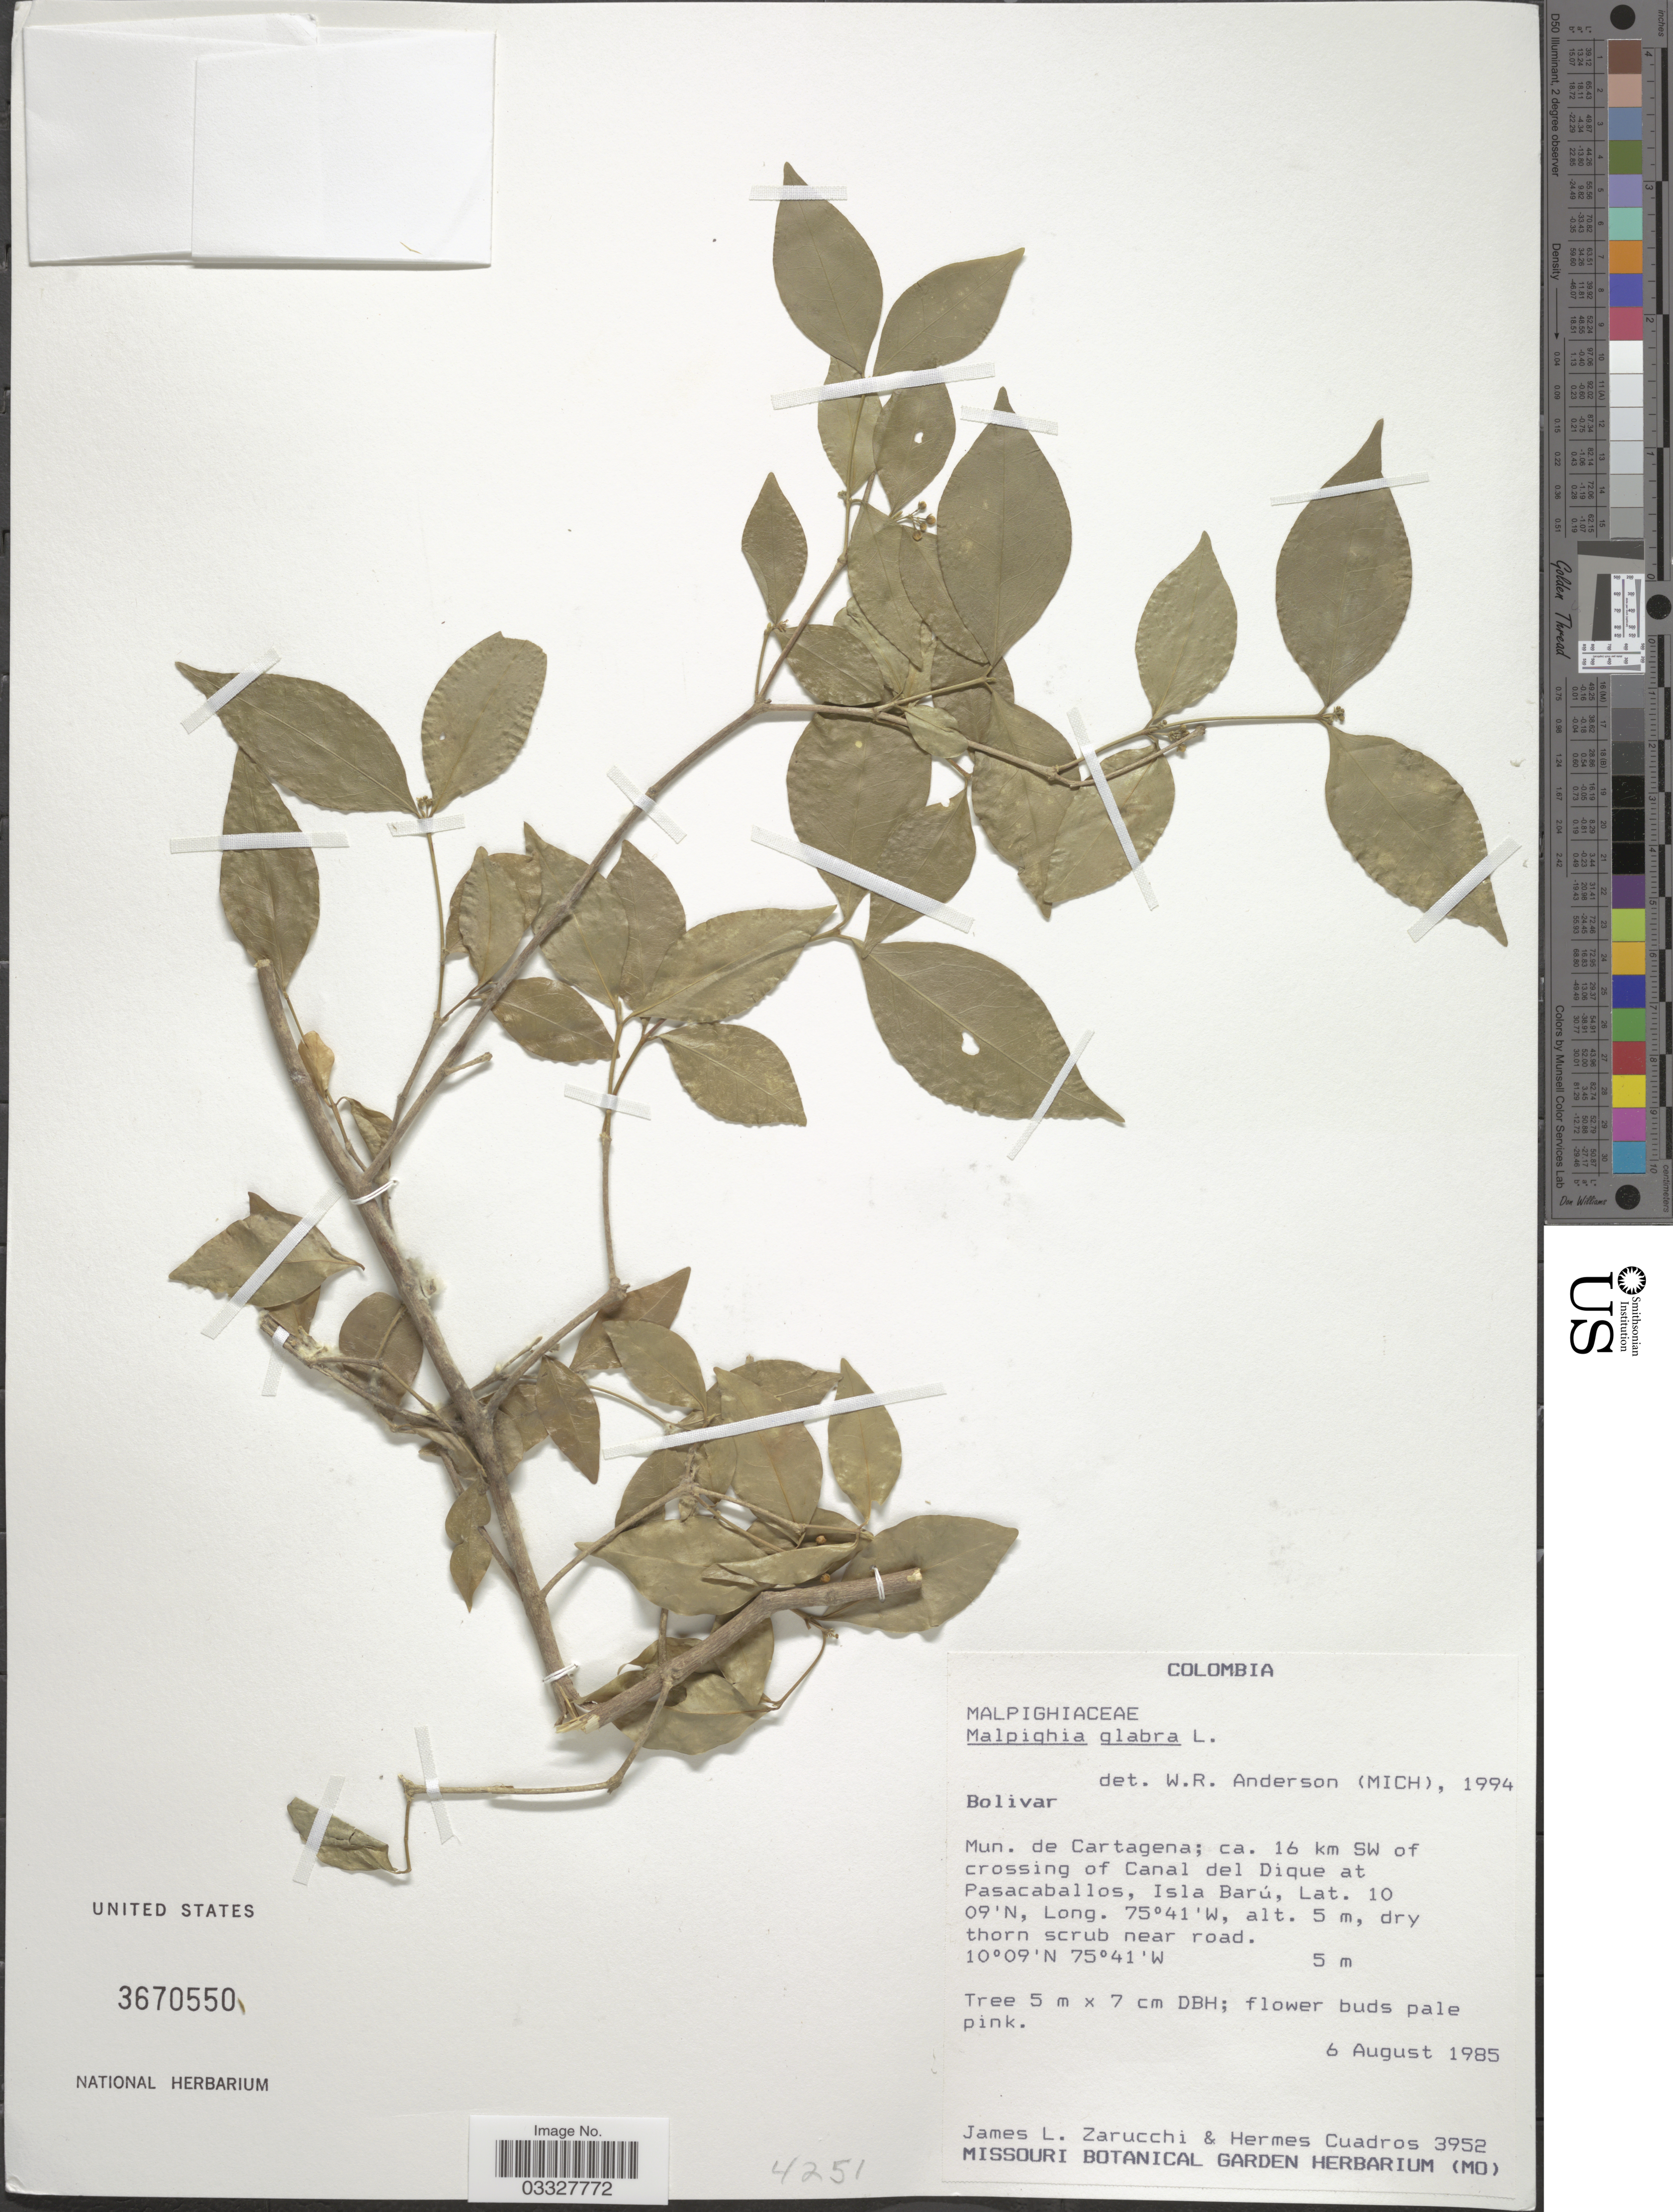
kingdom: Plantae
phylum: Tracheophyta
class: Magnoliopsida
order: Malpighiales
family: Malpighiaceae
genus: Malpighia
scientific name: Malpighia glabra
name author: L.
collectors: J. L. Zarucchi & H. Cuadros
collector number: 3952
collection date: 1985-08-06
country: Colombia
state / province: Bolívar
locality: Mun. de Cartagena; ca. 16 km SW of crossing of Canal del Dique at Pasacaballos, Isla Barú.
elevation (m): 5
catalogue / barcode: US 3670550